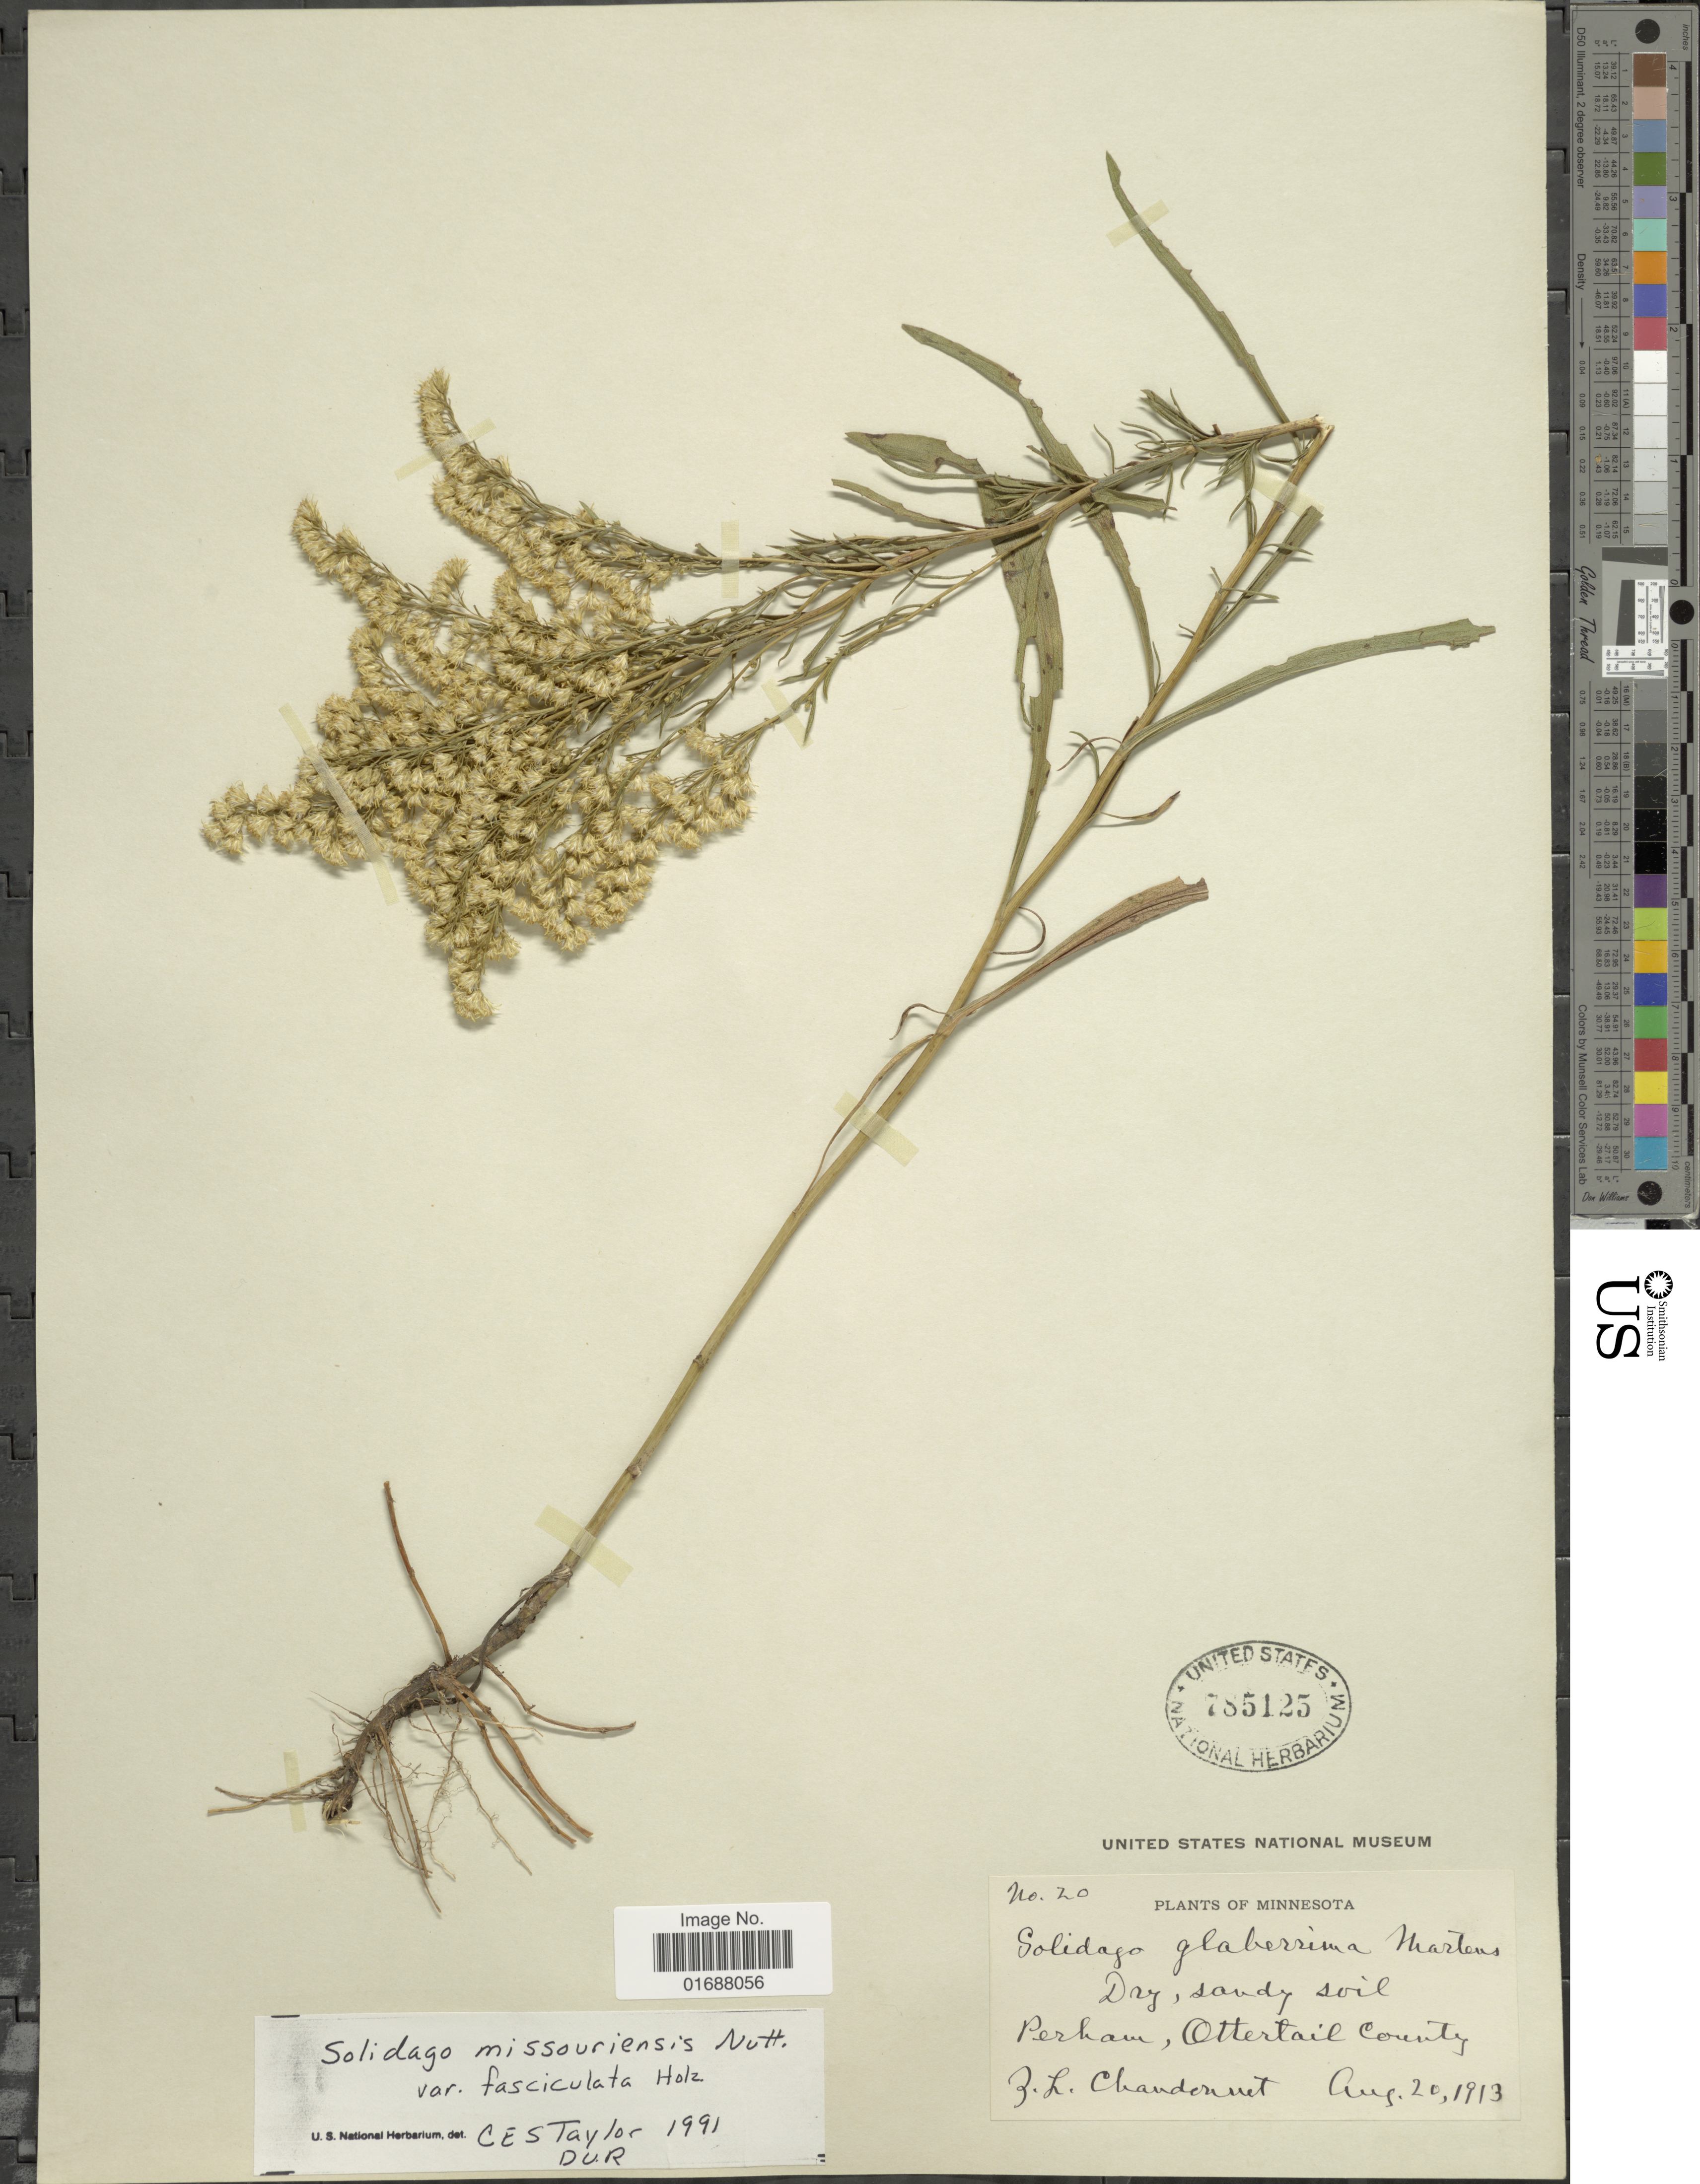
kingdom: Plantae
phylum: Tracheophyta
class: Magnoliopsida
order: Asterales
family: Asteraceae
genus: Solidago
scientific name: Solidago missouriensis var. fasciculata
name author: Holz.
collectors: Z. Chandonnet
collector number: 20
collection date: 1913-08-20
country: United States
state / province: Minnesota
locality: Perham, Otter tail County.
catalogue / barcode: US 785125